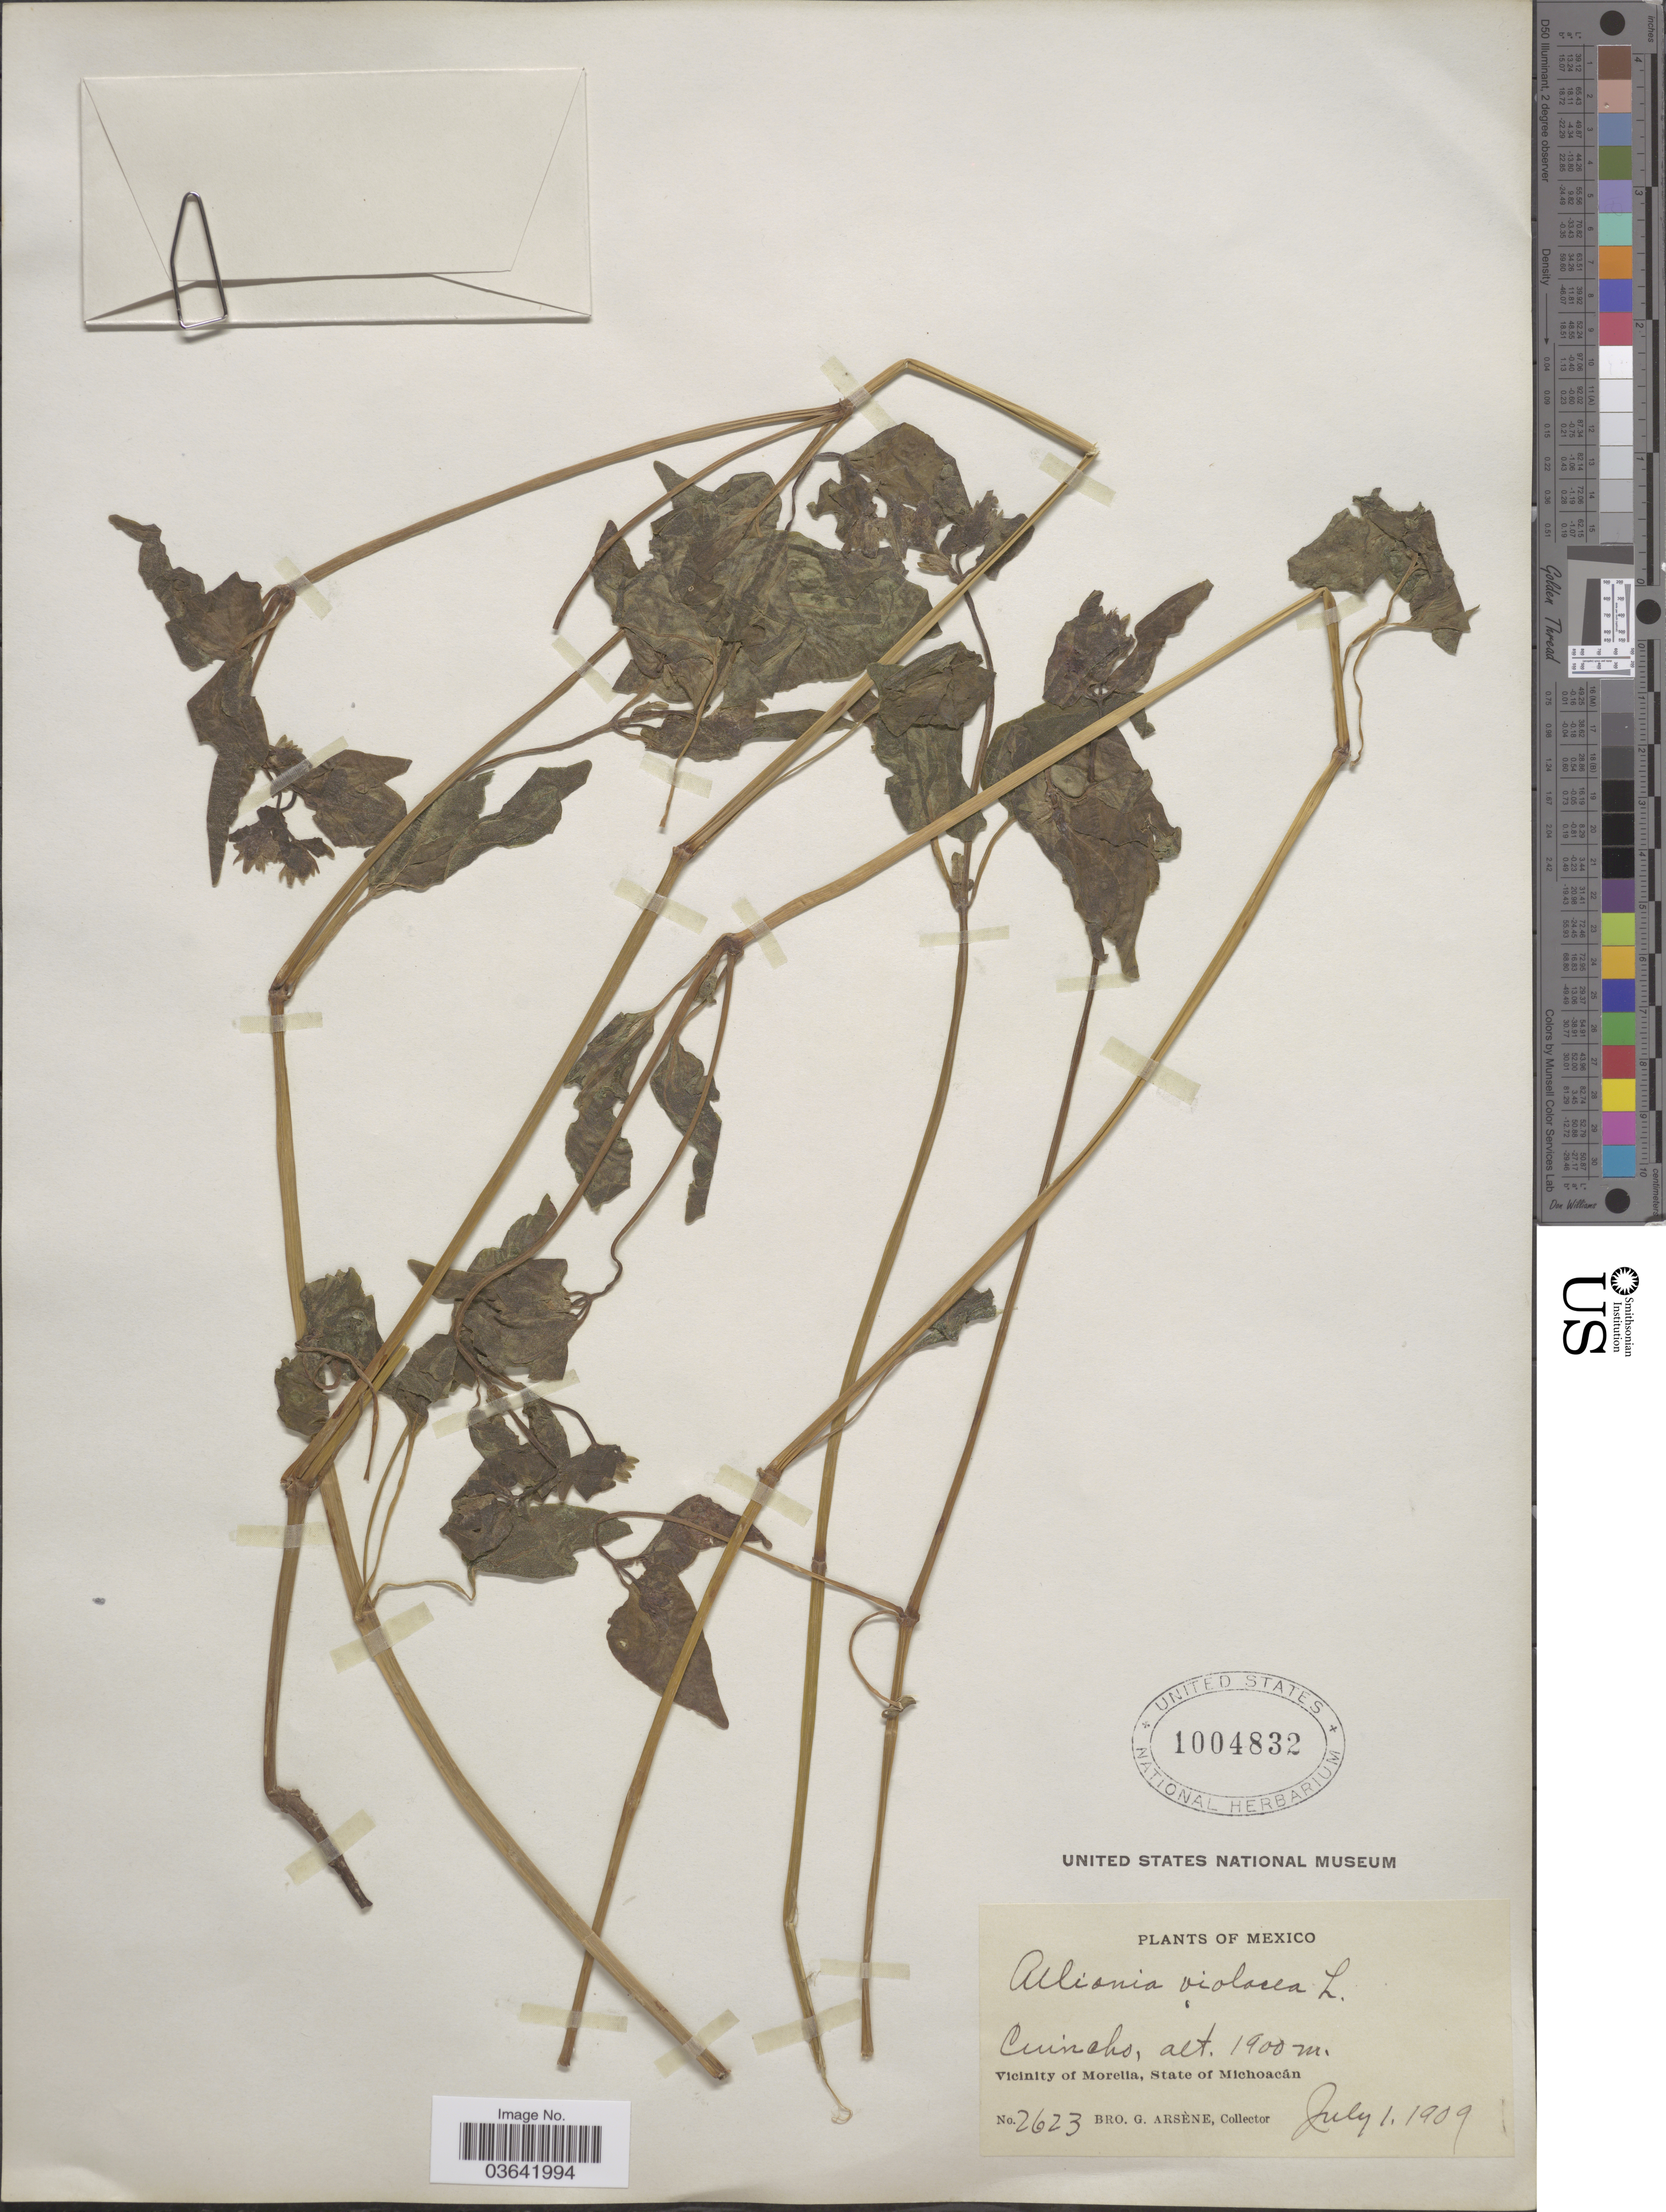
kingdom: Plantae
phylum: Tracheophyta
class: Magnoliopsida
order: Caryophyllales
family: Nyctaginaceae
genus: Mirabilis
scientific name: Mirabilis violacea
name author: (L.) Heimerl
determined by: Strong, Mark T., (BOT), Smithsonian Institution - National Museum of Natural History (UNITED STATES)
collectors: Bro. G. Arsène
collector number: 2623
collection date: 1909-07-01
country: Mexico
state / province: Michoacán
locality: Cuincho, Vicinity of Morelia.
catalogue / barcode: US 1004832